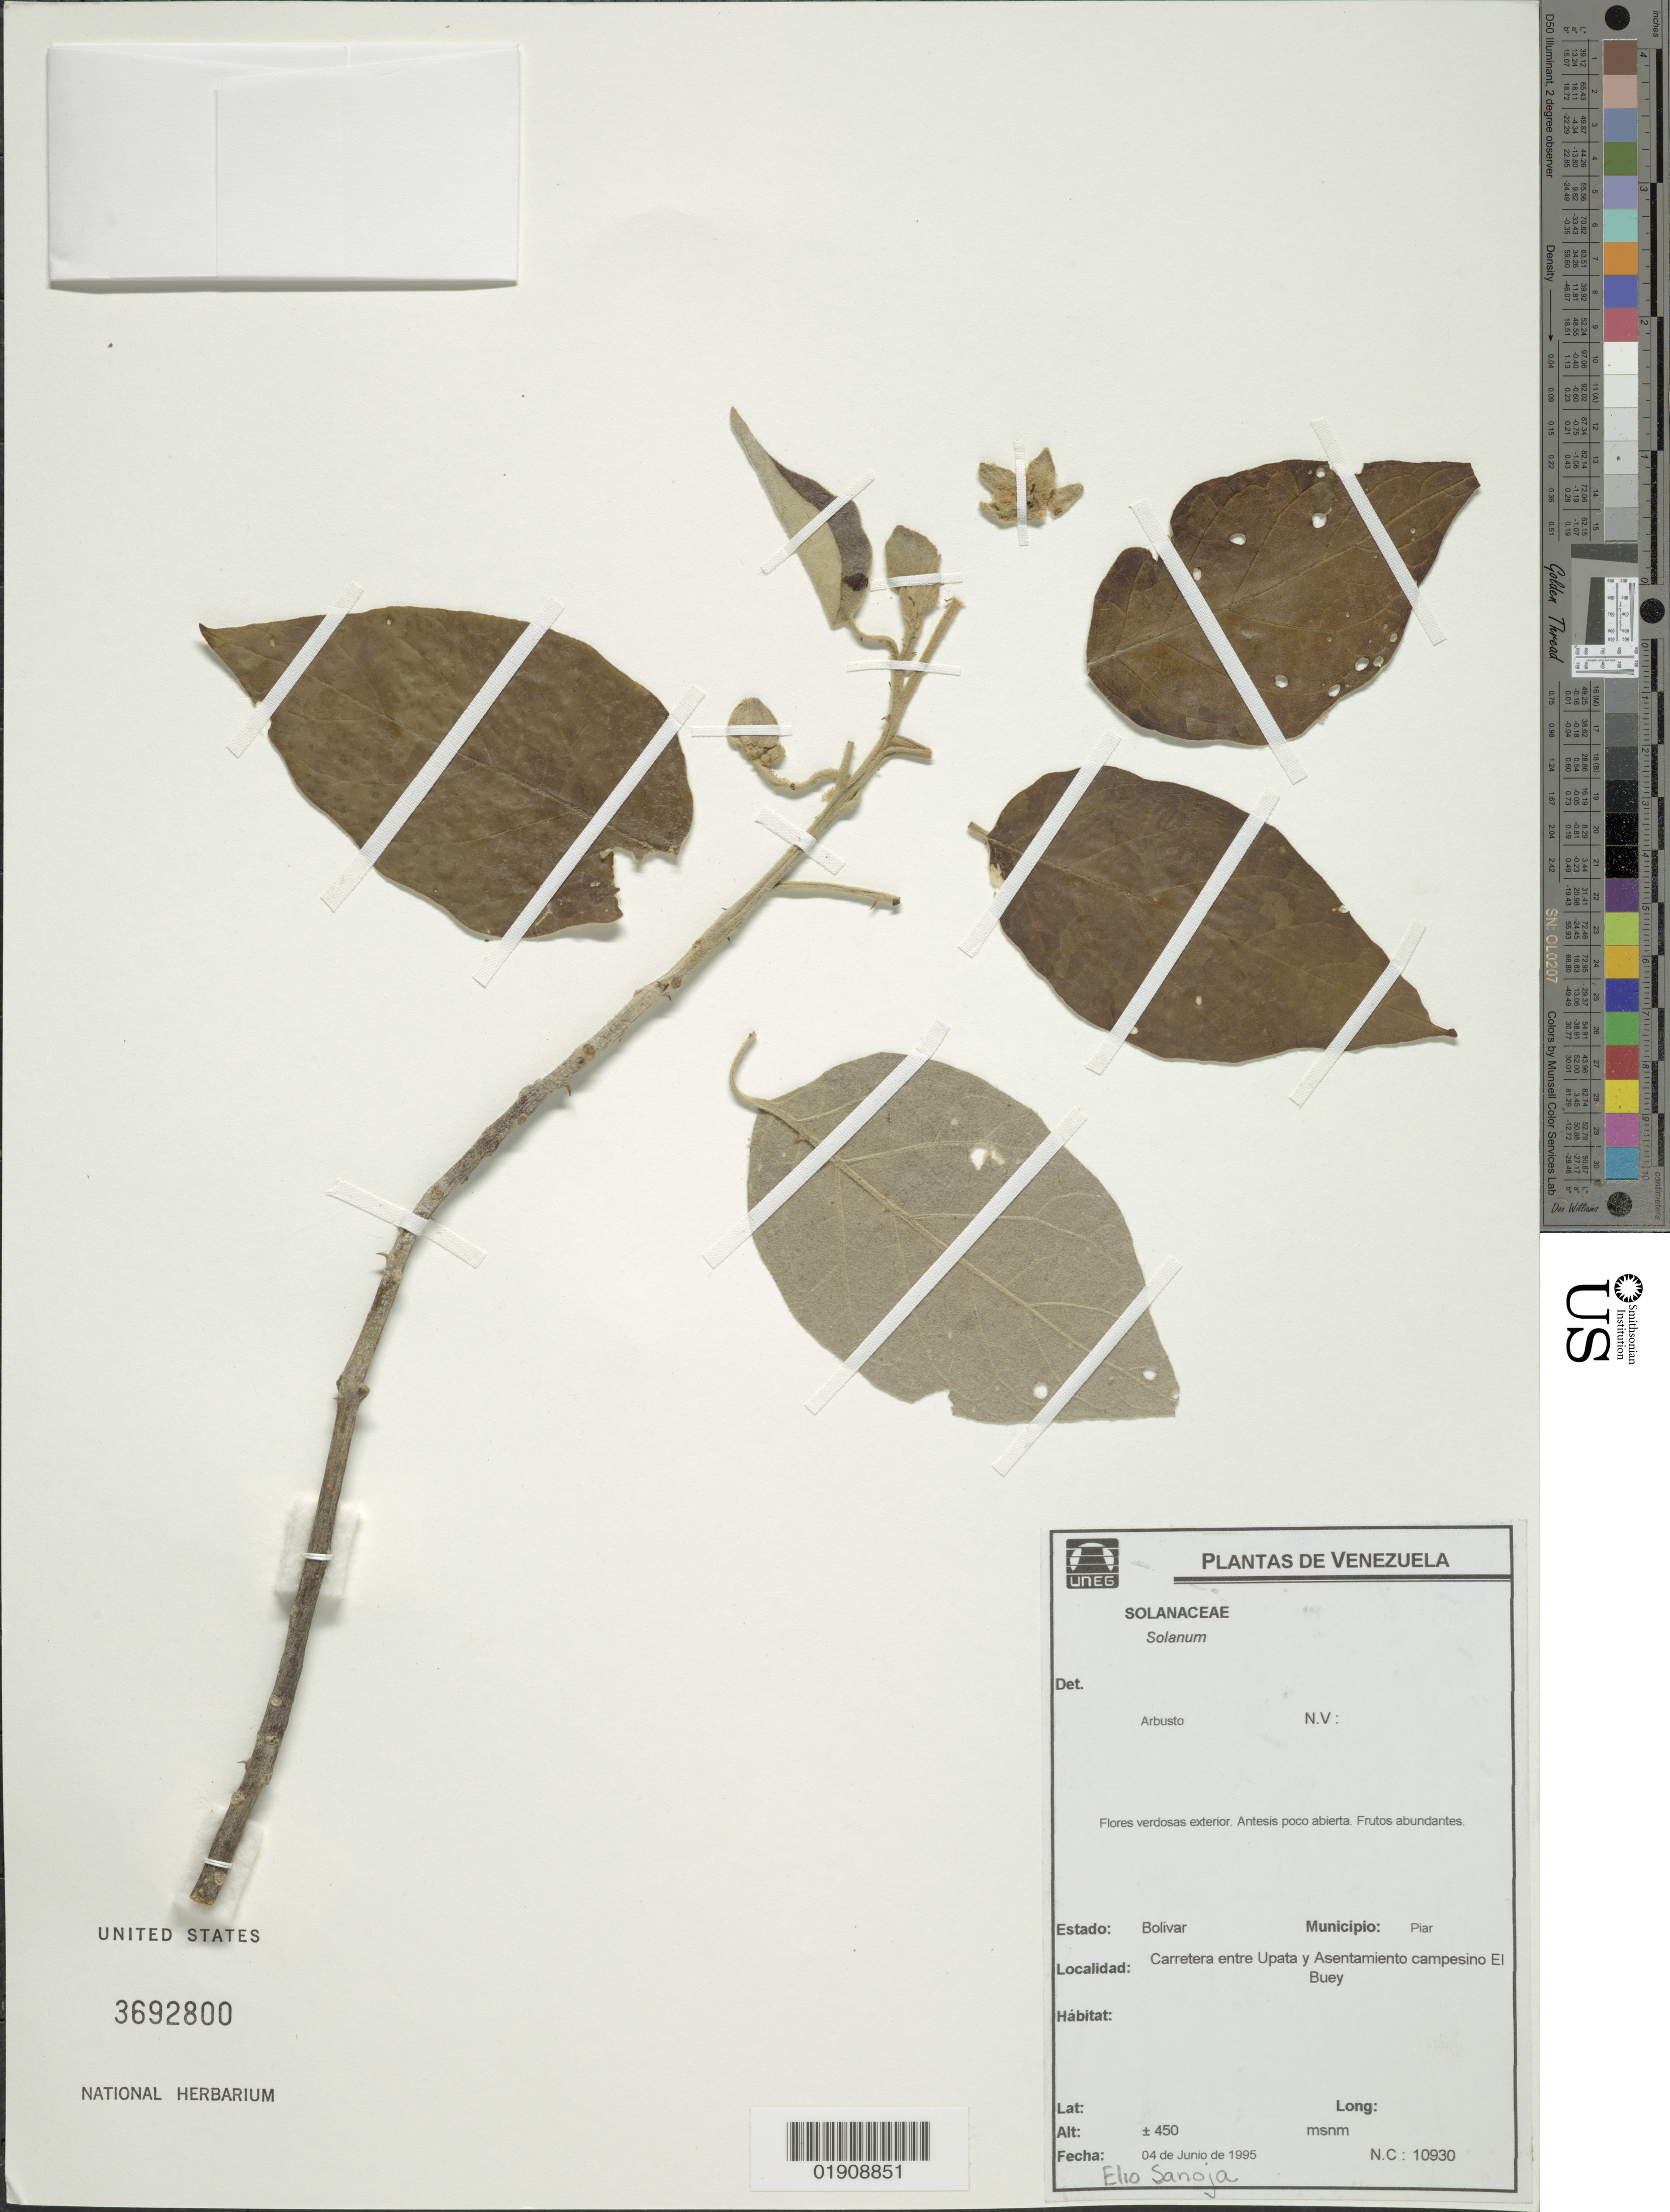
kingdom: Plantae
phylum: Tracheophyta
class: Magnoliopsida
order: Solanales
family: Solanaceae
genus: Solanum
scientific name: Solanum sp.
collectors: E. Sanoja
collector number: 10930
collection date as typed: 4 June 1995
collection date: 1995-06-04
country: Venezuela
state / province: Bolivar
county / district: Piar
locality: Carretera entre Upata y Ascentamiento campesino El Buey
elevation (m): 450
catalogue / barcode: US 3692800